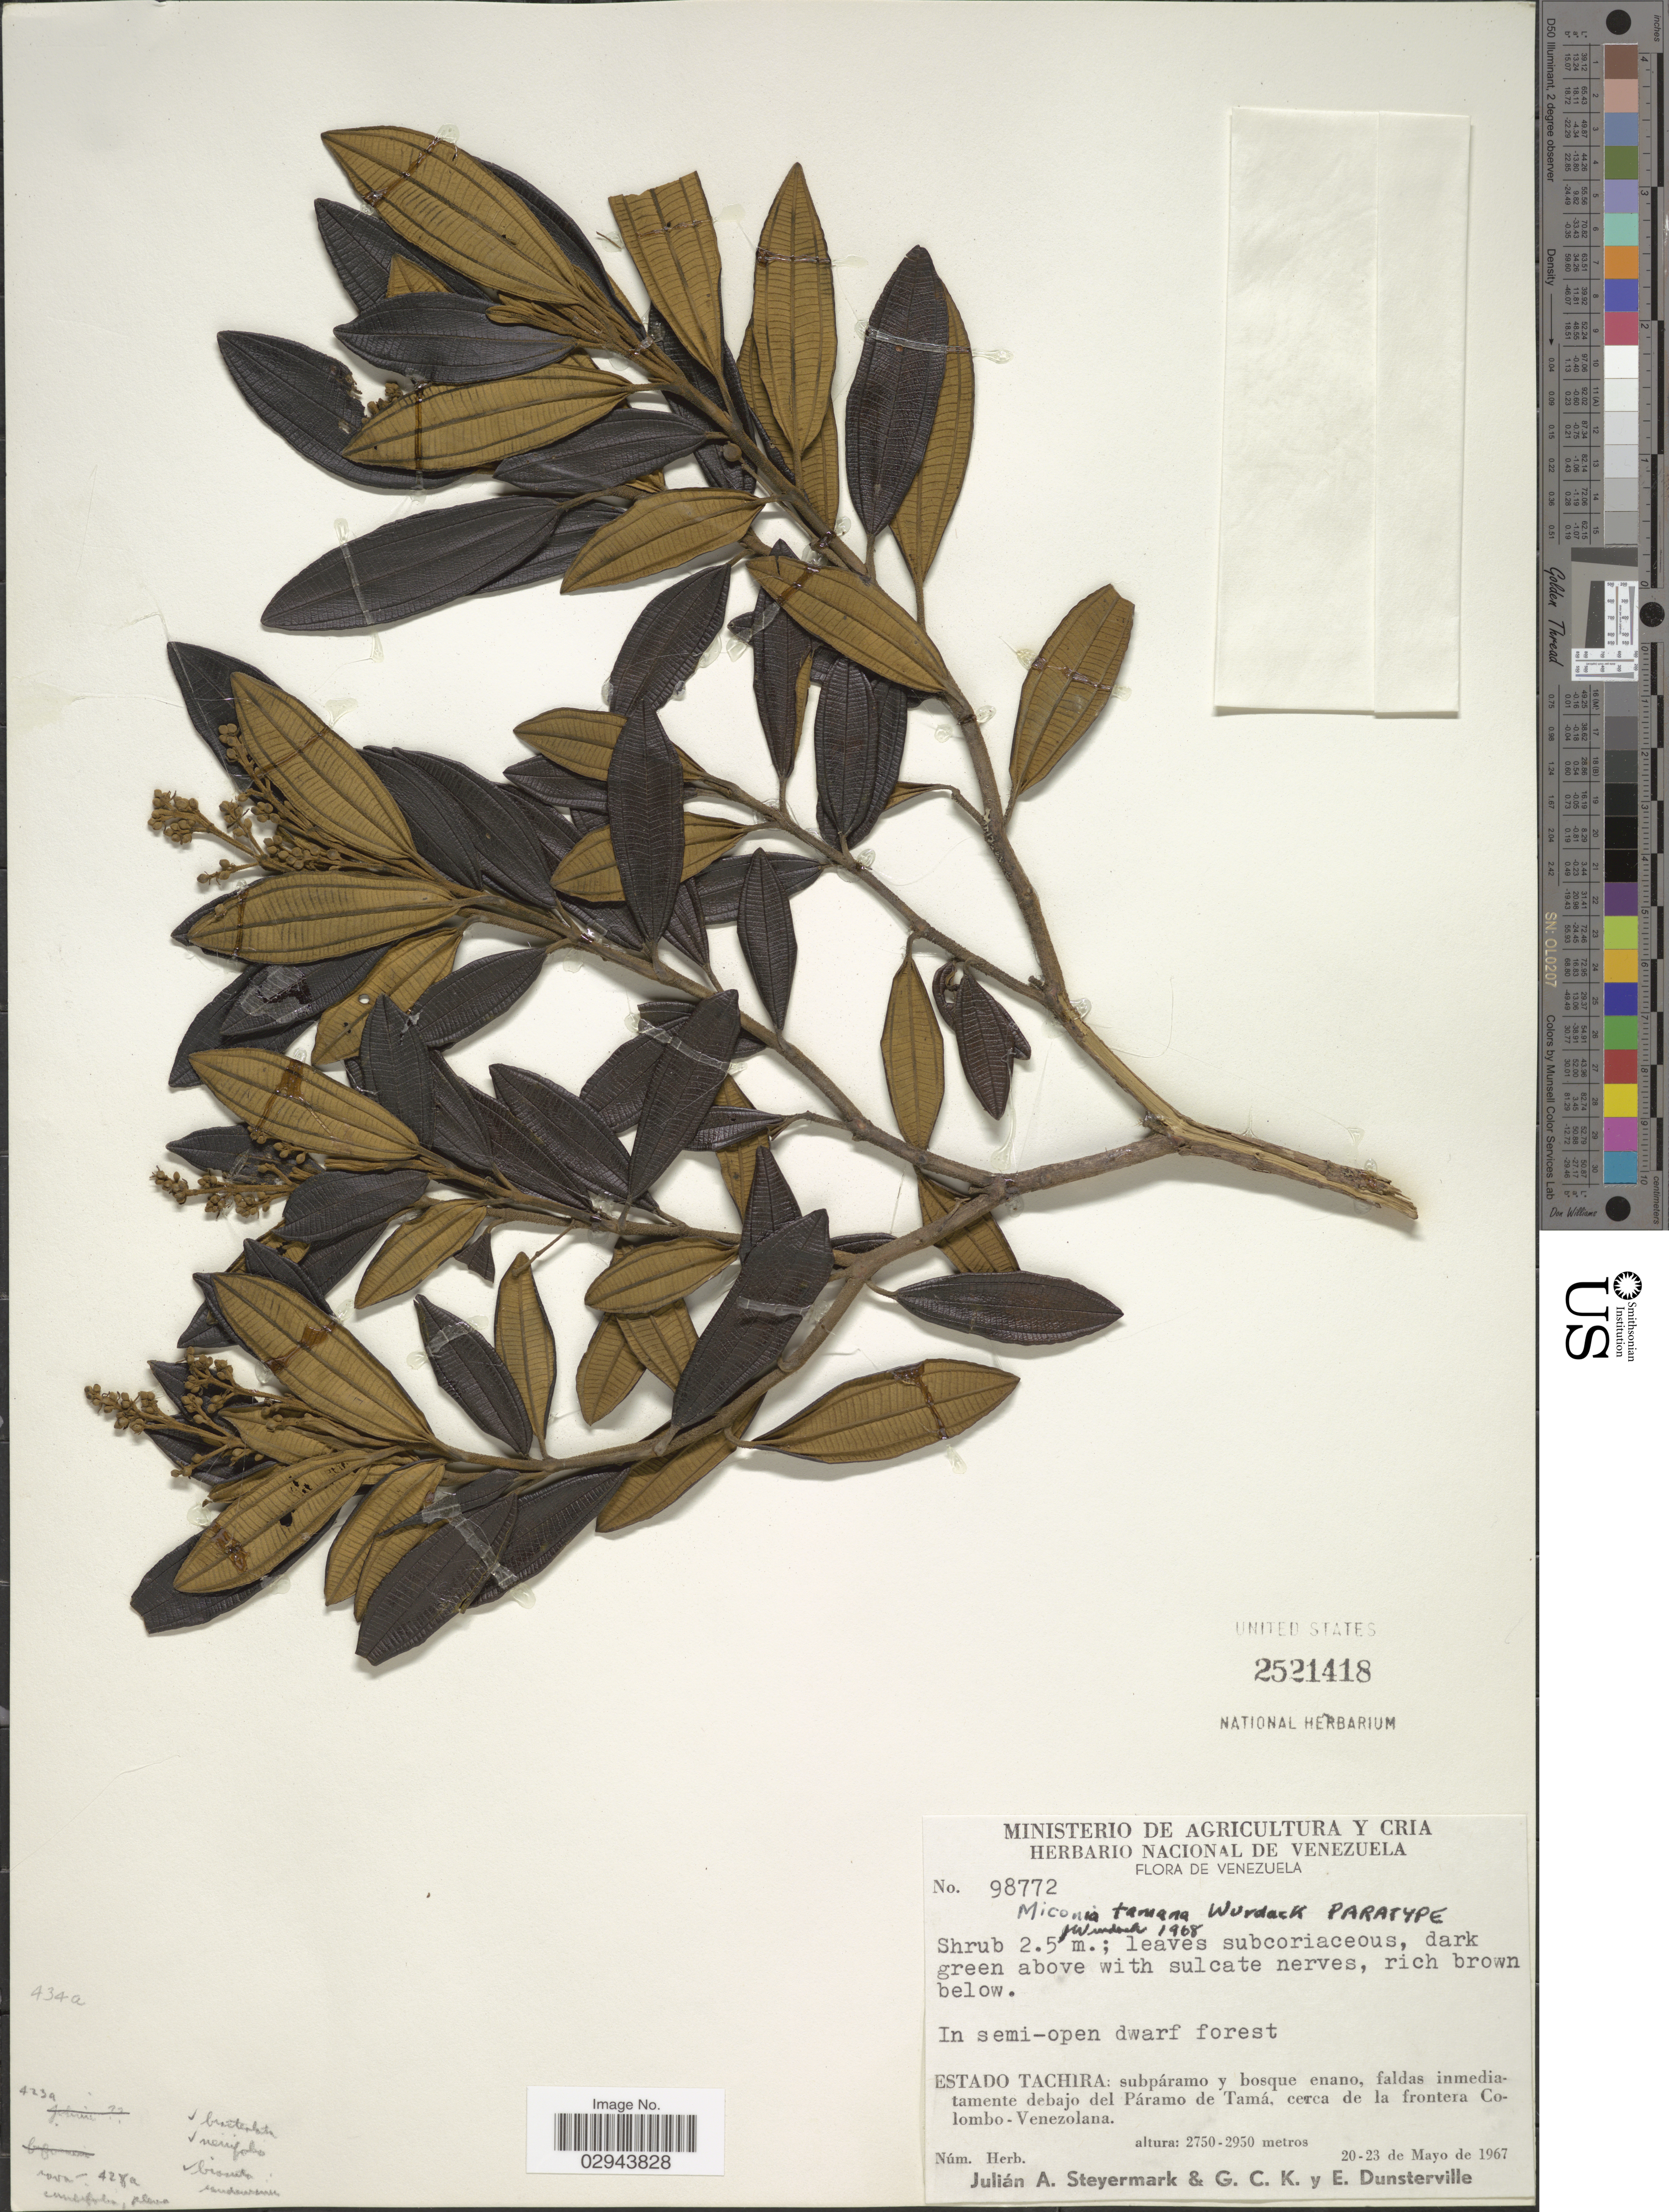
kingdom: Plantae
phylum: Tracheophyta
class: Magnoliopsida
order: Myrtales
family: Melastomataceae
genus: Miconia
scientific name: Miconia tamana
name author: Wurdack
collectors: J. Steyermark, G. C. K. Dunsterville & E. Dunsterville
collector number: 98772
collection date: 1967-05-20/1967-05-23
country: Venezuela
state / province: Tachira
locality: Subpáramo y bosque enano, faldas inmediatamente debajo del Páramo de Tamá, cerca de la frontera Colombo-Venezolano.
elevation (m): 2750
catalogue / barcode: US 2521418